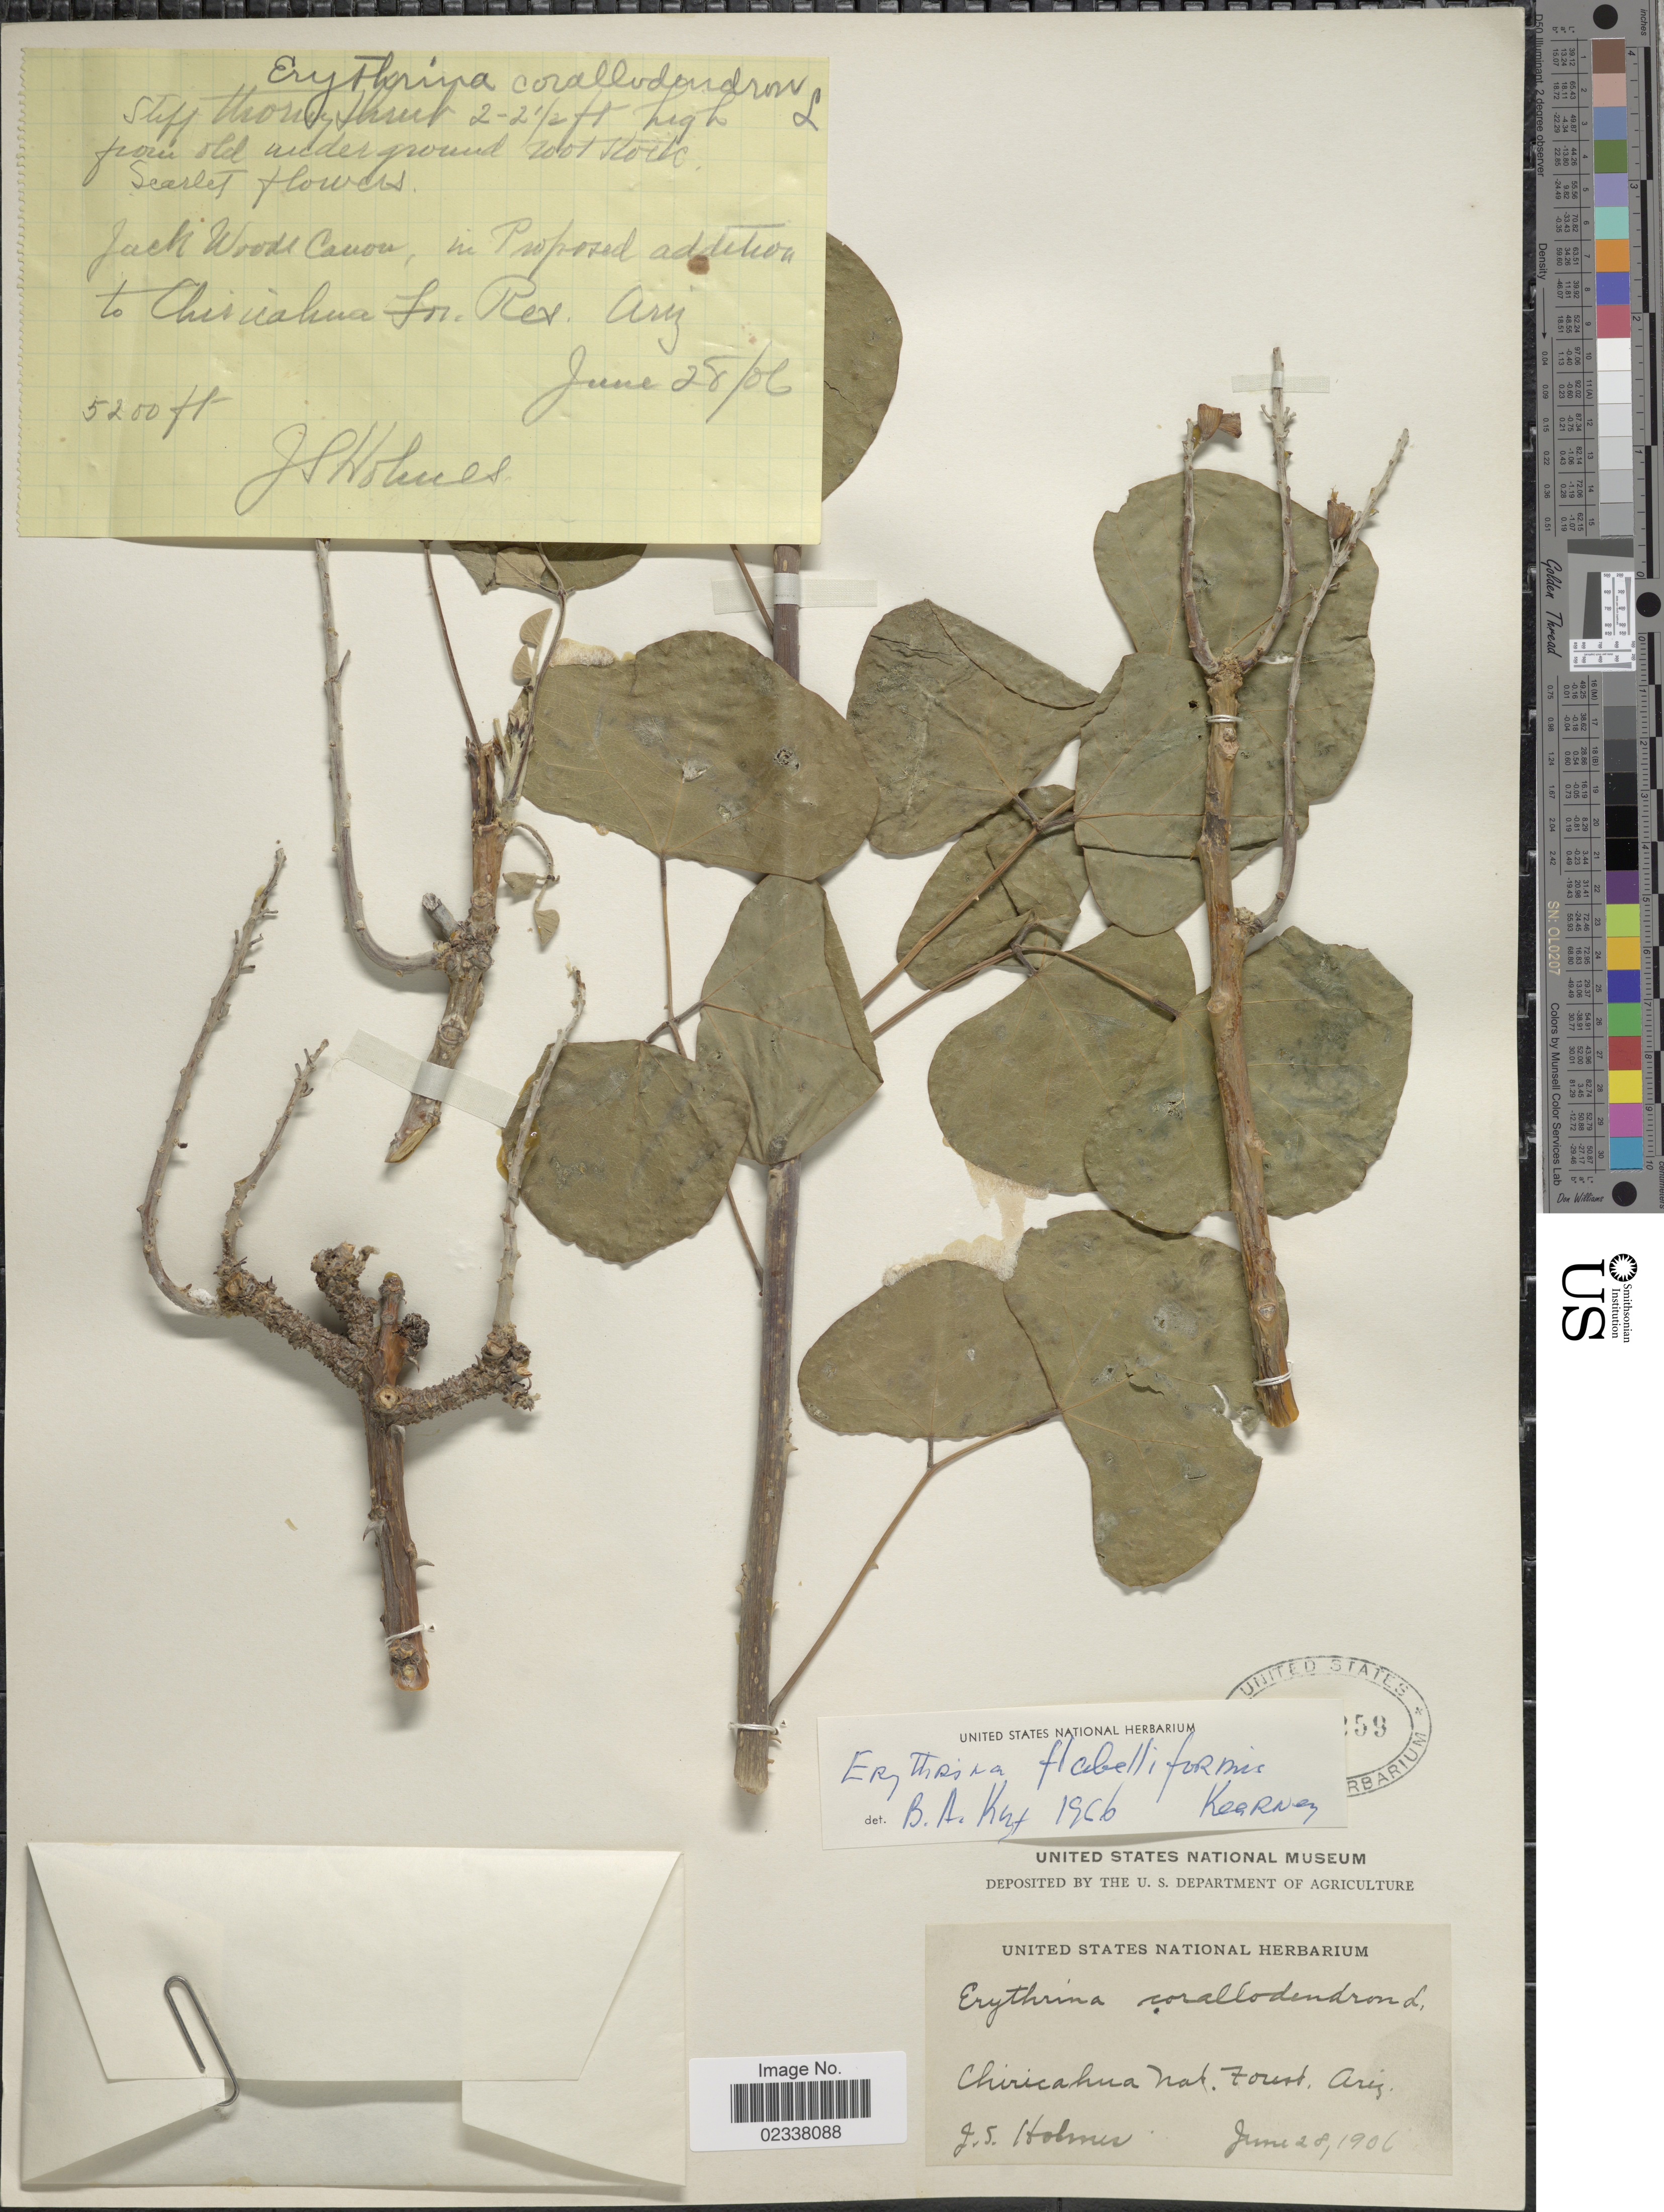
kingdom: Plantae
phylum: Tracheophyta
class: Magnoliopsida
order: Fabales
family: Fabaceae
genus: Erythrina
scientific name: Erythrina flabelliformis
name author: Kearney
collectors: J. Holmes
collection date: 1906-06-28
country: United States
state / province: Arizona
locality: Chiricahua Nat. Forest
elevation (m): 1585